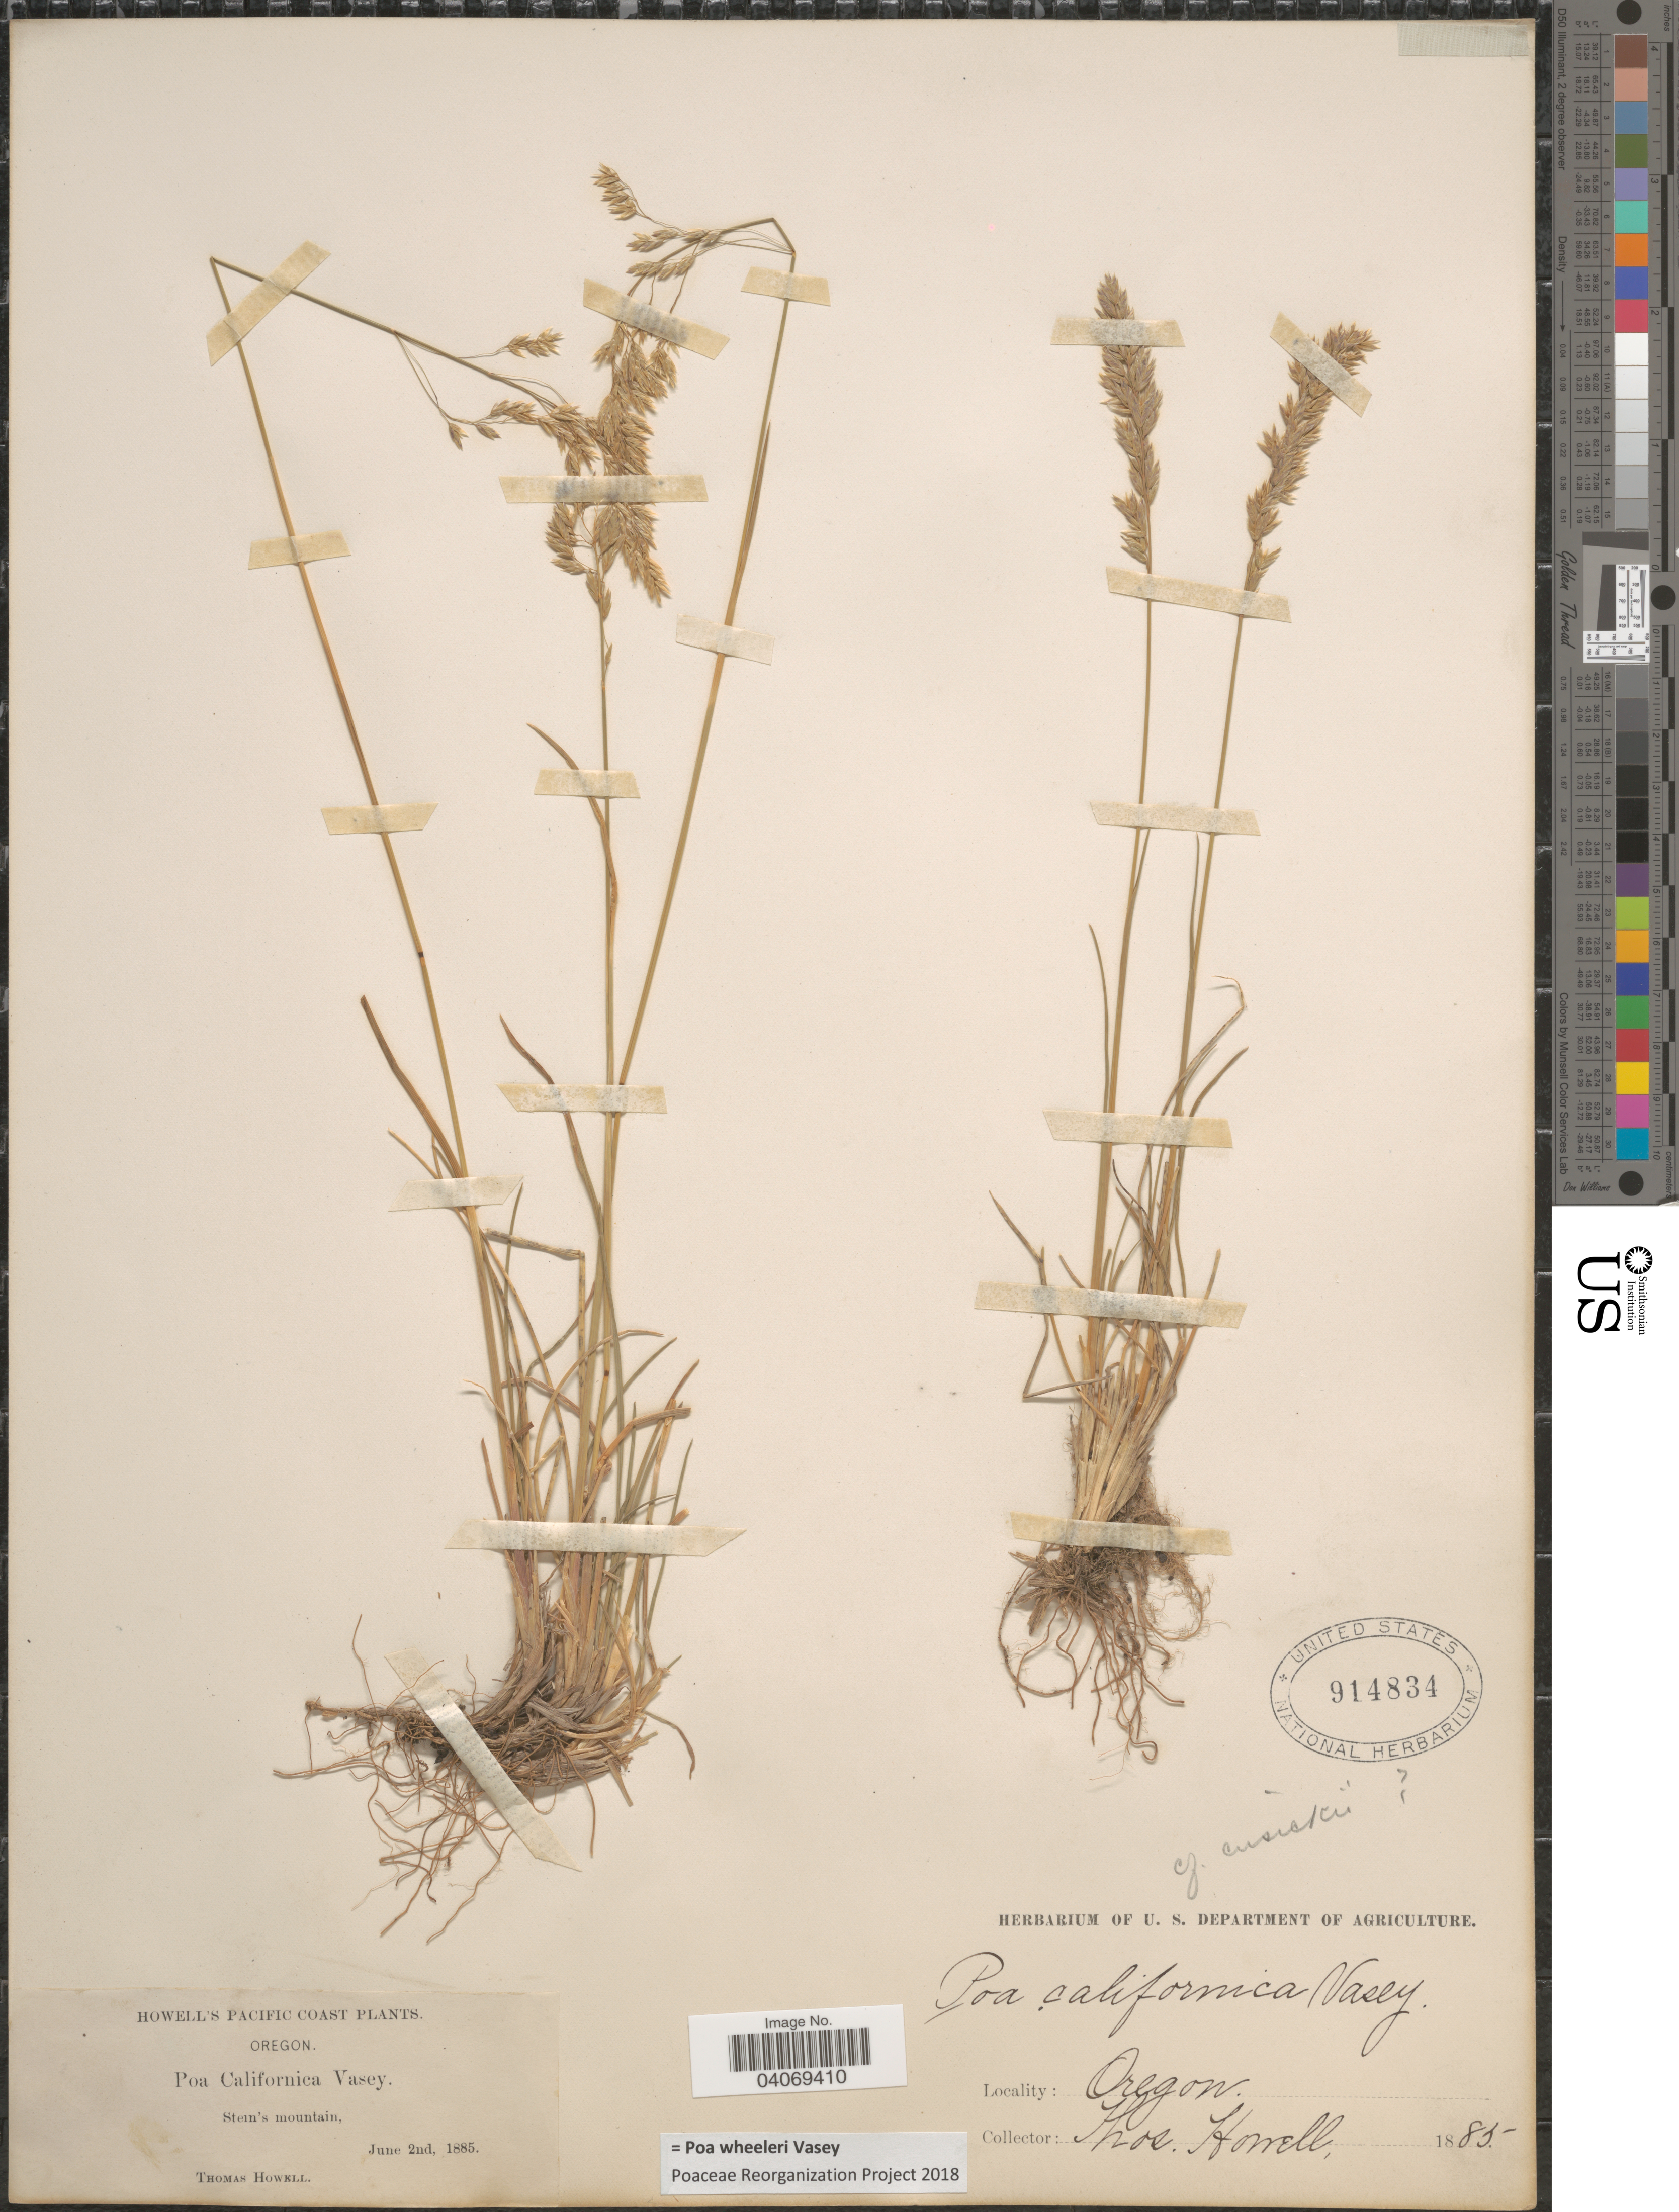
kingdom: Plantae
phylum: Tracheophyta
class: Liliopsida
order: Poales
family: Poaceae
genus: Poa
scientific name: Poa wheeleri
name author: Vasey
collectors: T. Howell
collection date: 1885-06-02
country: United States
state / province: Oregon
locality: Pacific Coast. Stein's mountain.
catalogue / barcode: US 914834